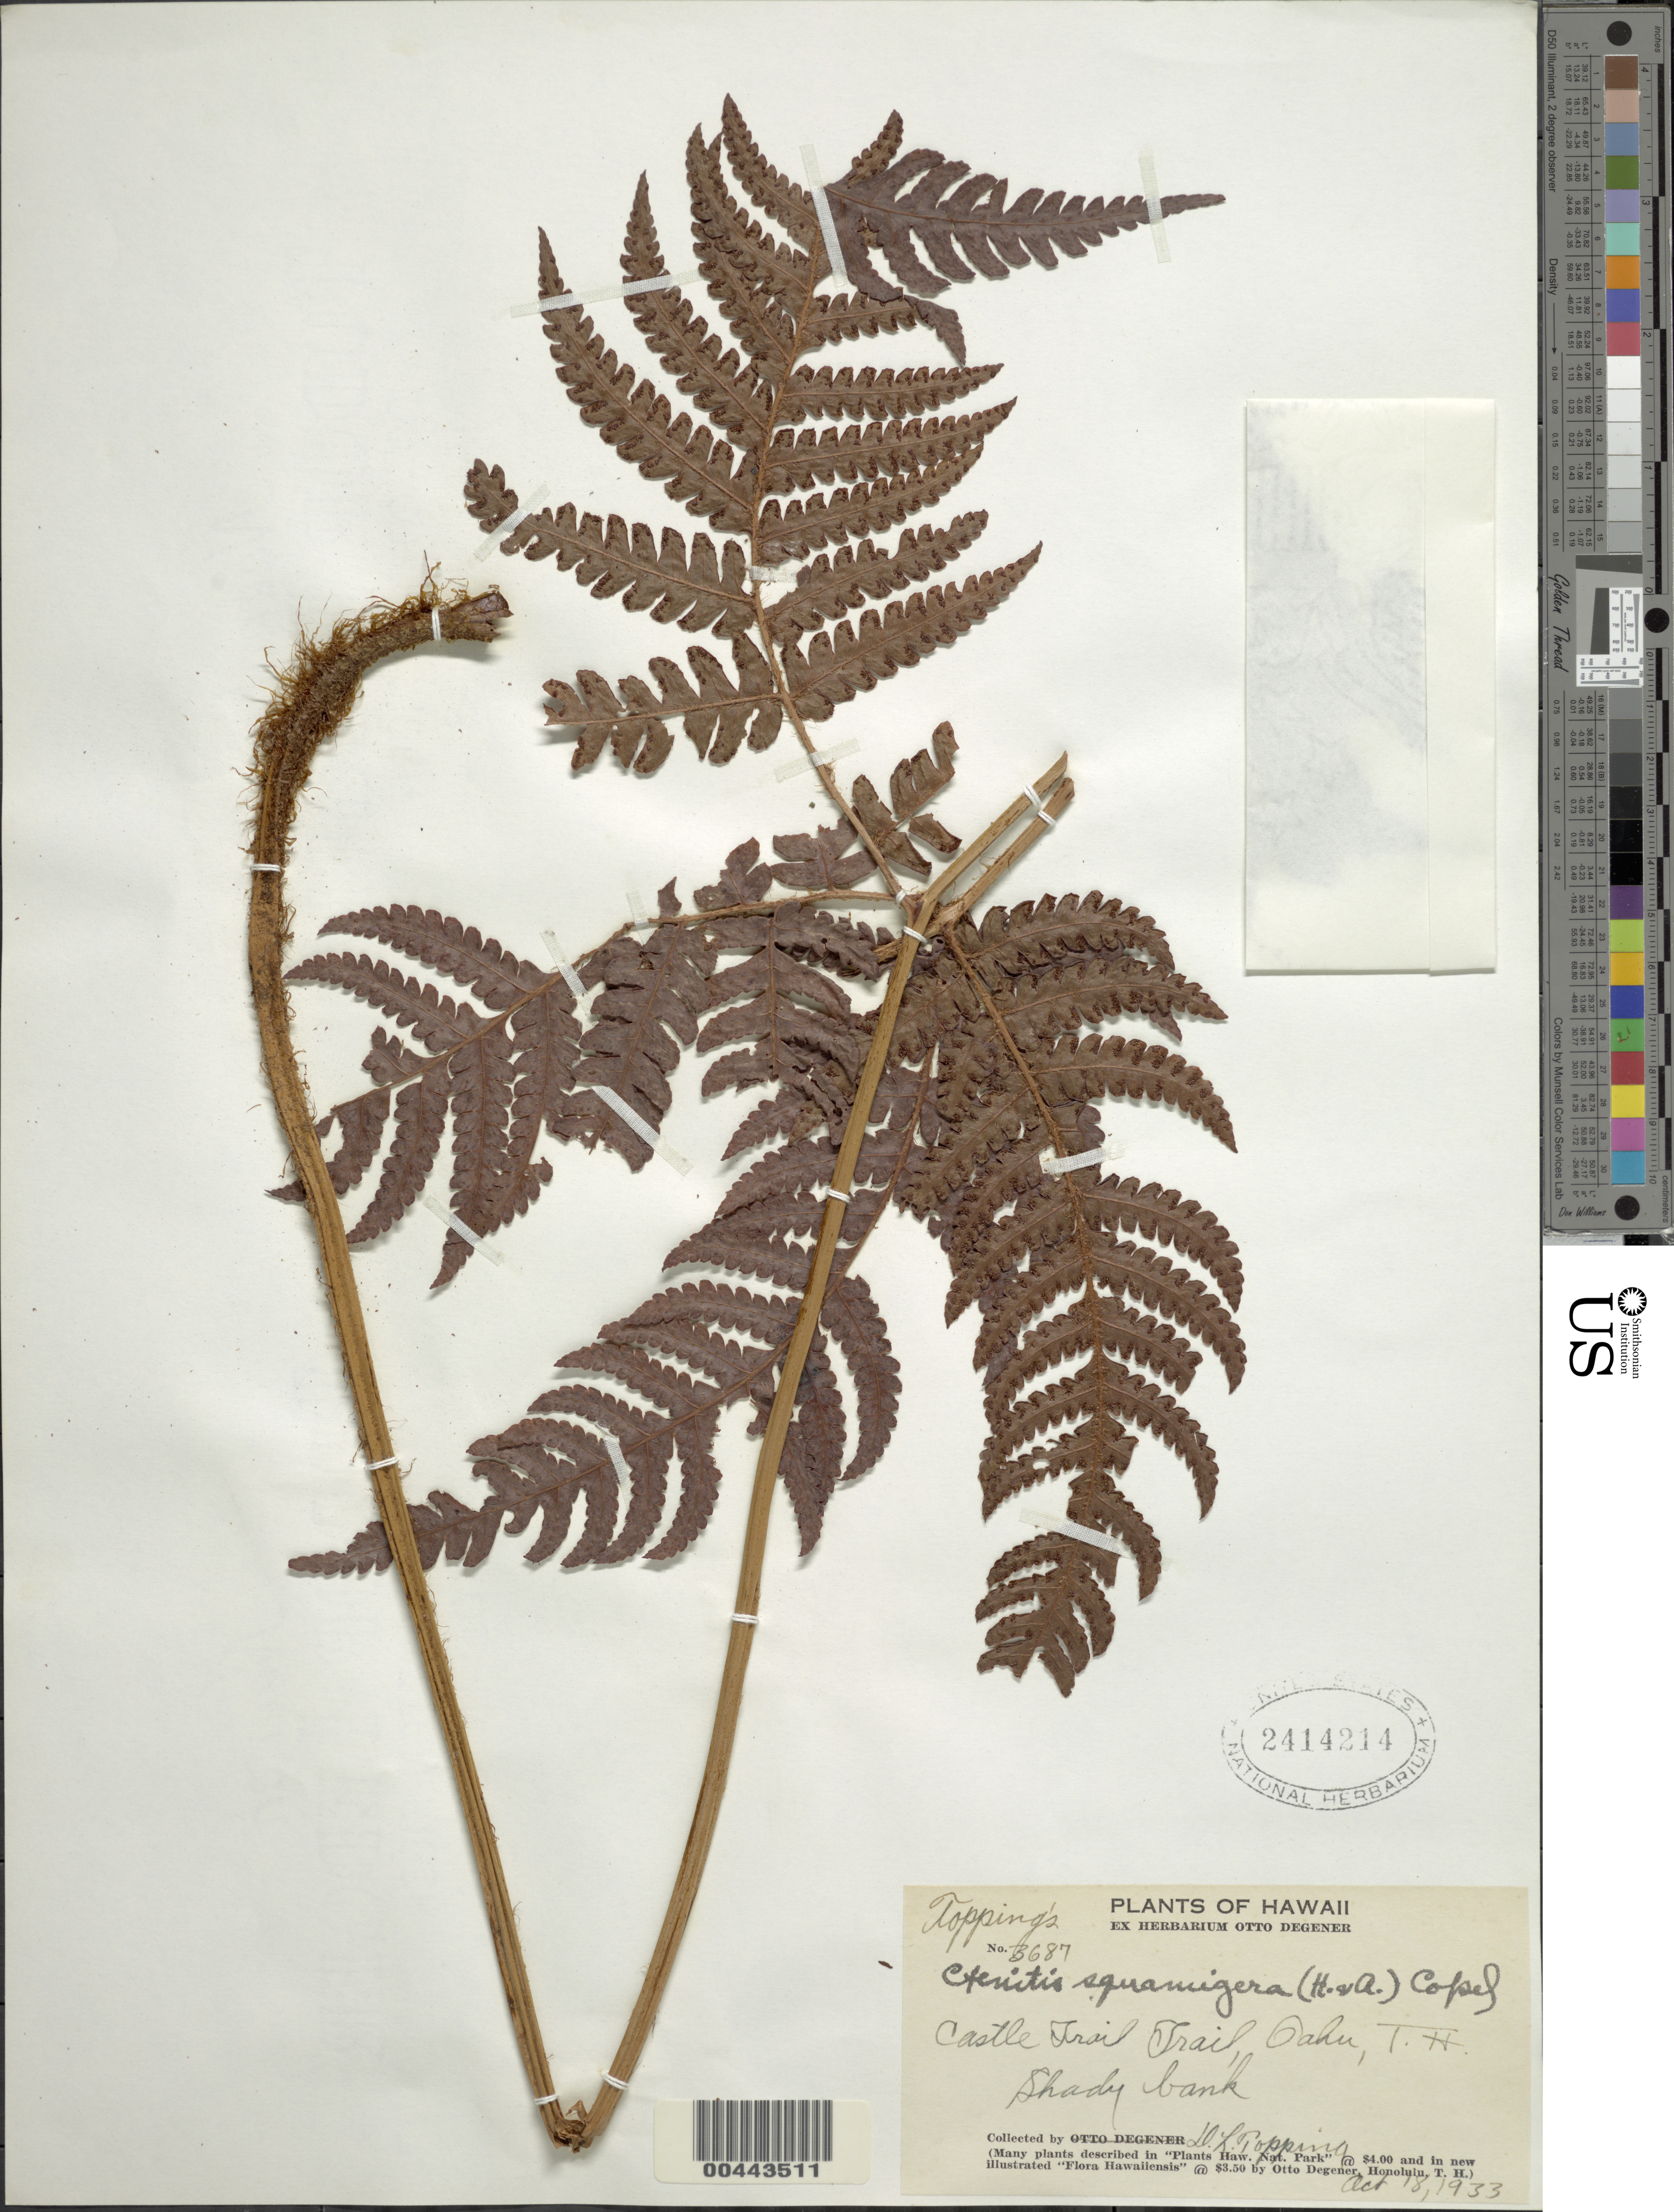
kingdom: Plantae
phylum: Tracheophyta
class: Polypodiopsida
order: Polypodiales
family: Dryopteridaceae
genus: Ctenitis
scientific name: Ctenitis latifrons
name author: (Brack.) Copel.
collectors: D. L. Topping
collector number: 3687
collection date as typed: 18 Oct 1933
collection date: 1933-10-18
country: United States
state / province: Hawaii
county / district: Honolulu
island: Oahu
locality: Castle Trail, Oahu. T.H.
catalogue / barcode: US 2414214